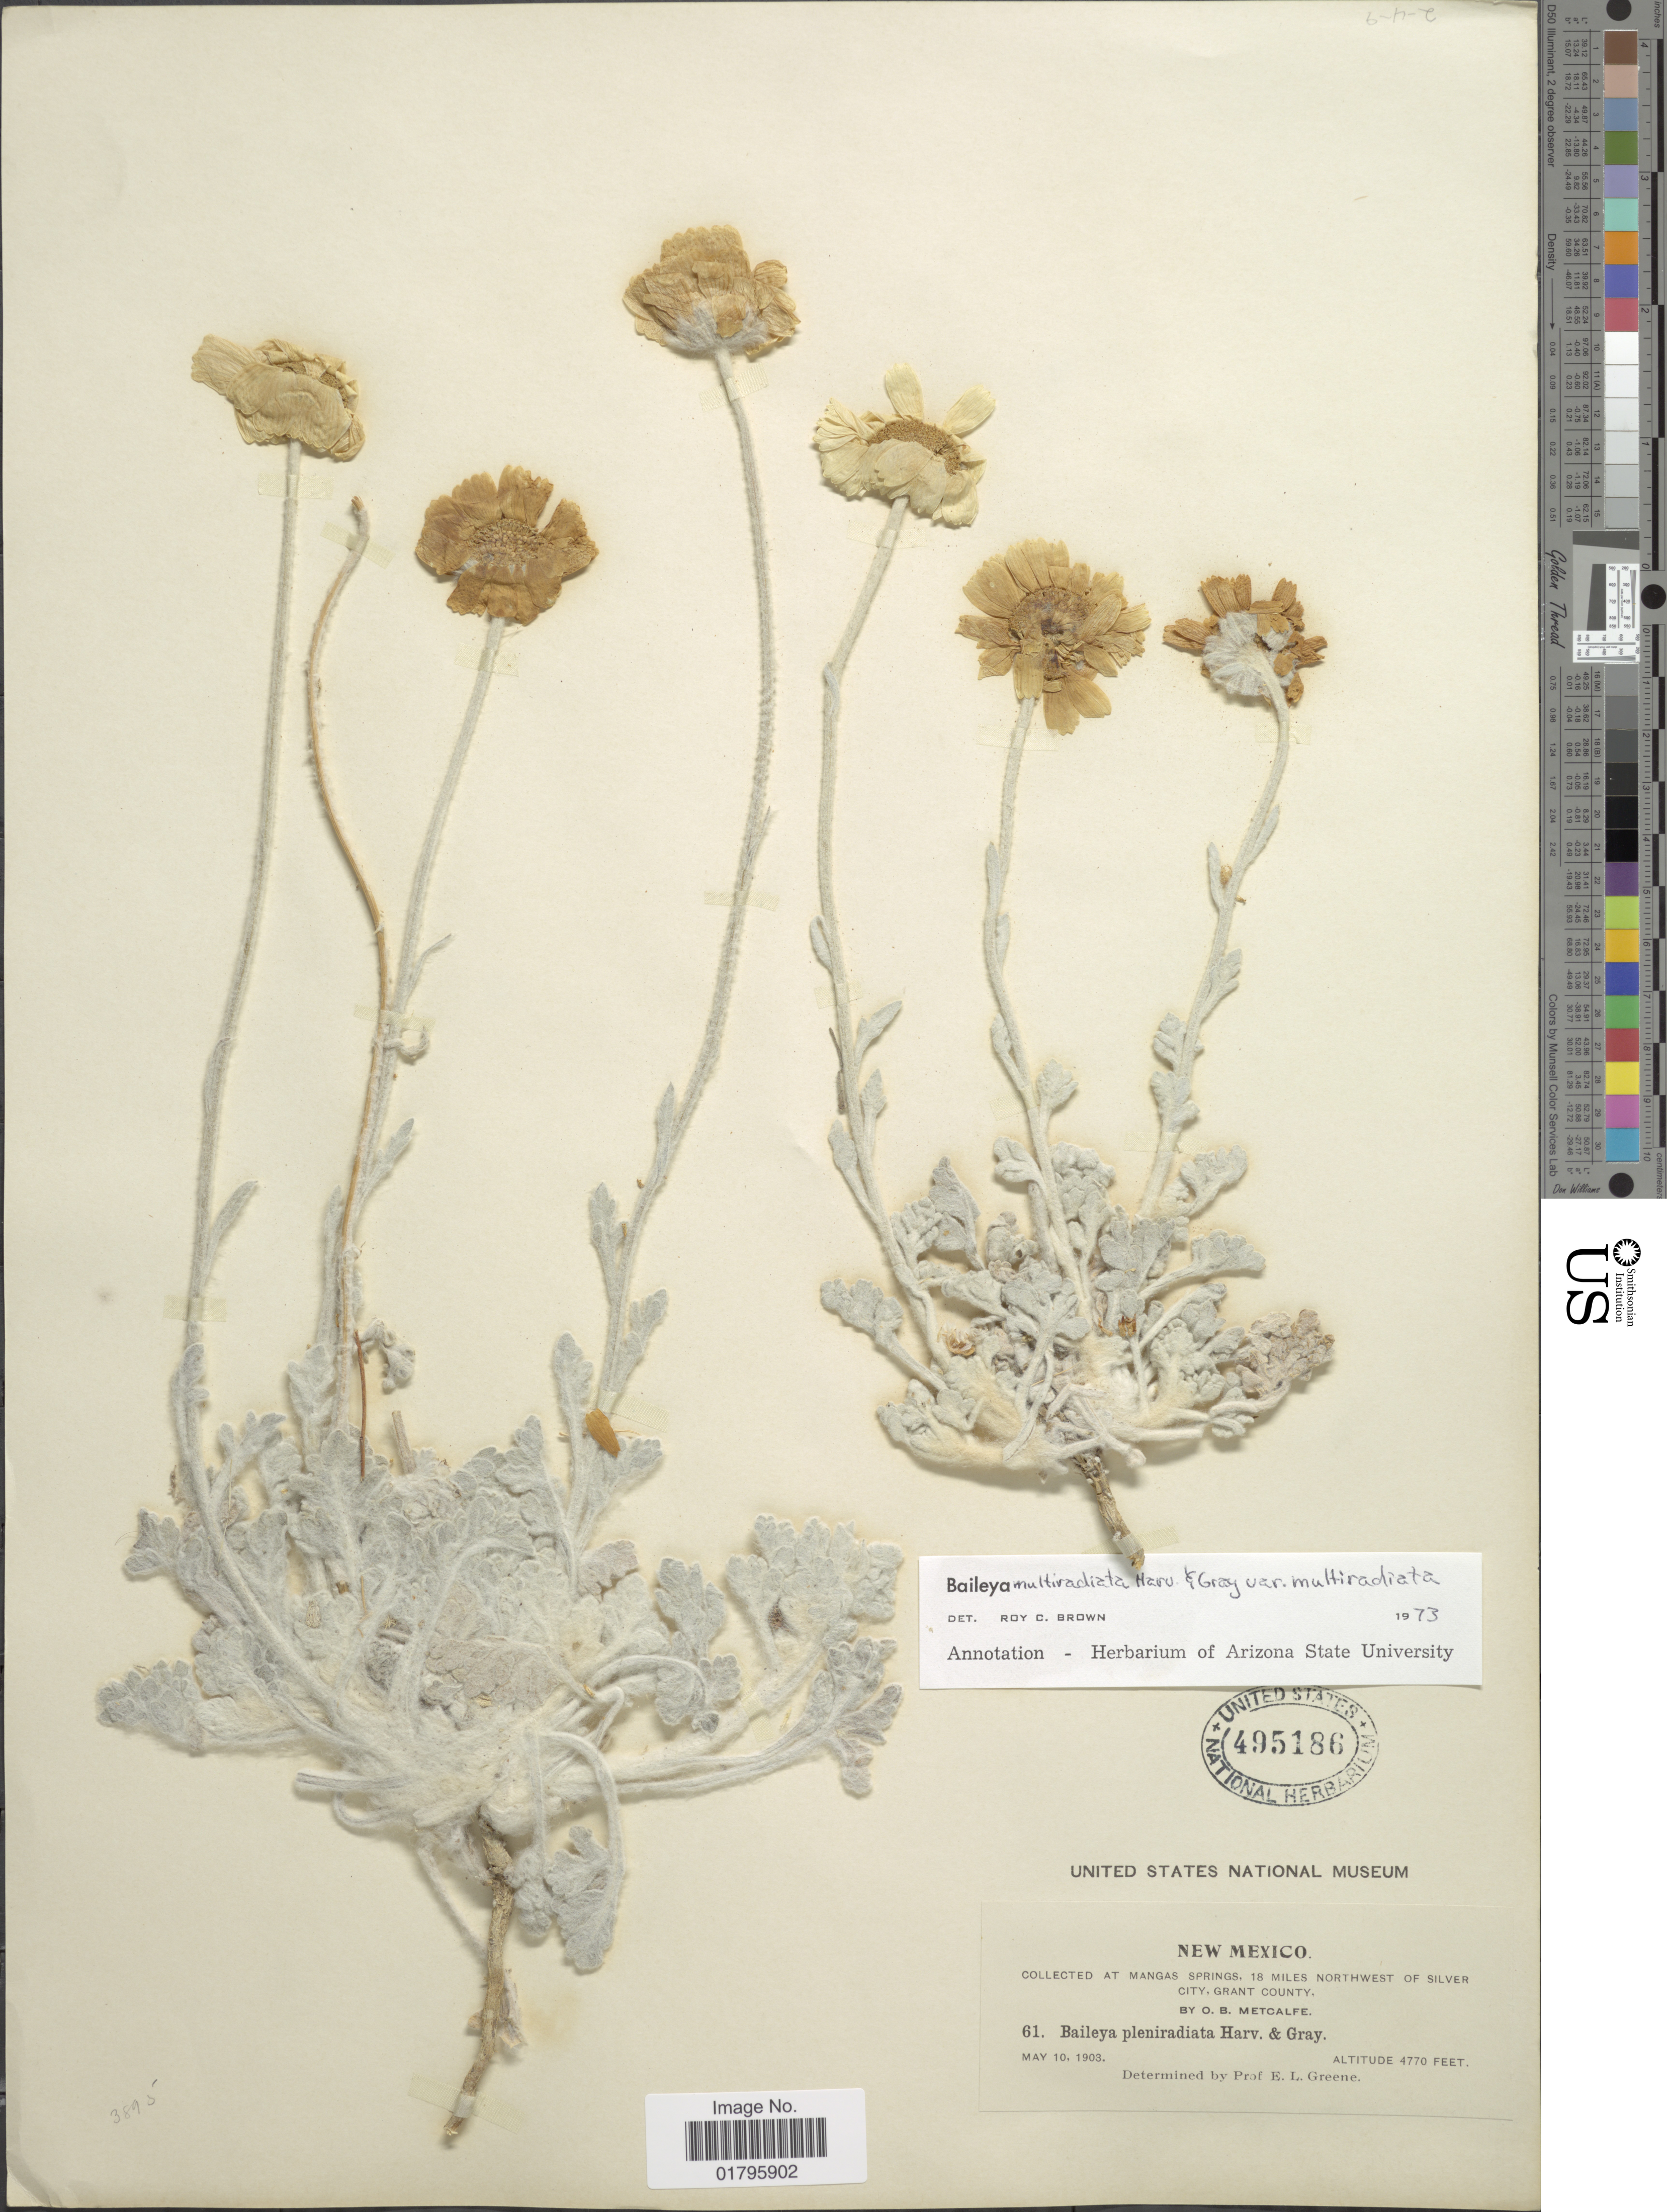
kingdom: Plantae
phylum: Tracheophyta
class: Magnoliopsida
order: Asterales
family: Asteraceae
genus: Baileya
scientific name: Baileya multiradiata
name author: Harv. & A. Gray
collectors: O. B. Metcalfe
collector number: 61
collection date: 1903-05-10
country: United States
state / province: New Mexico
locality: At Mangas springs, 18 miles northwest of Silver City, Grant County.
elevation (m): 1454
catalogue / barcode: US 495186